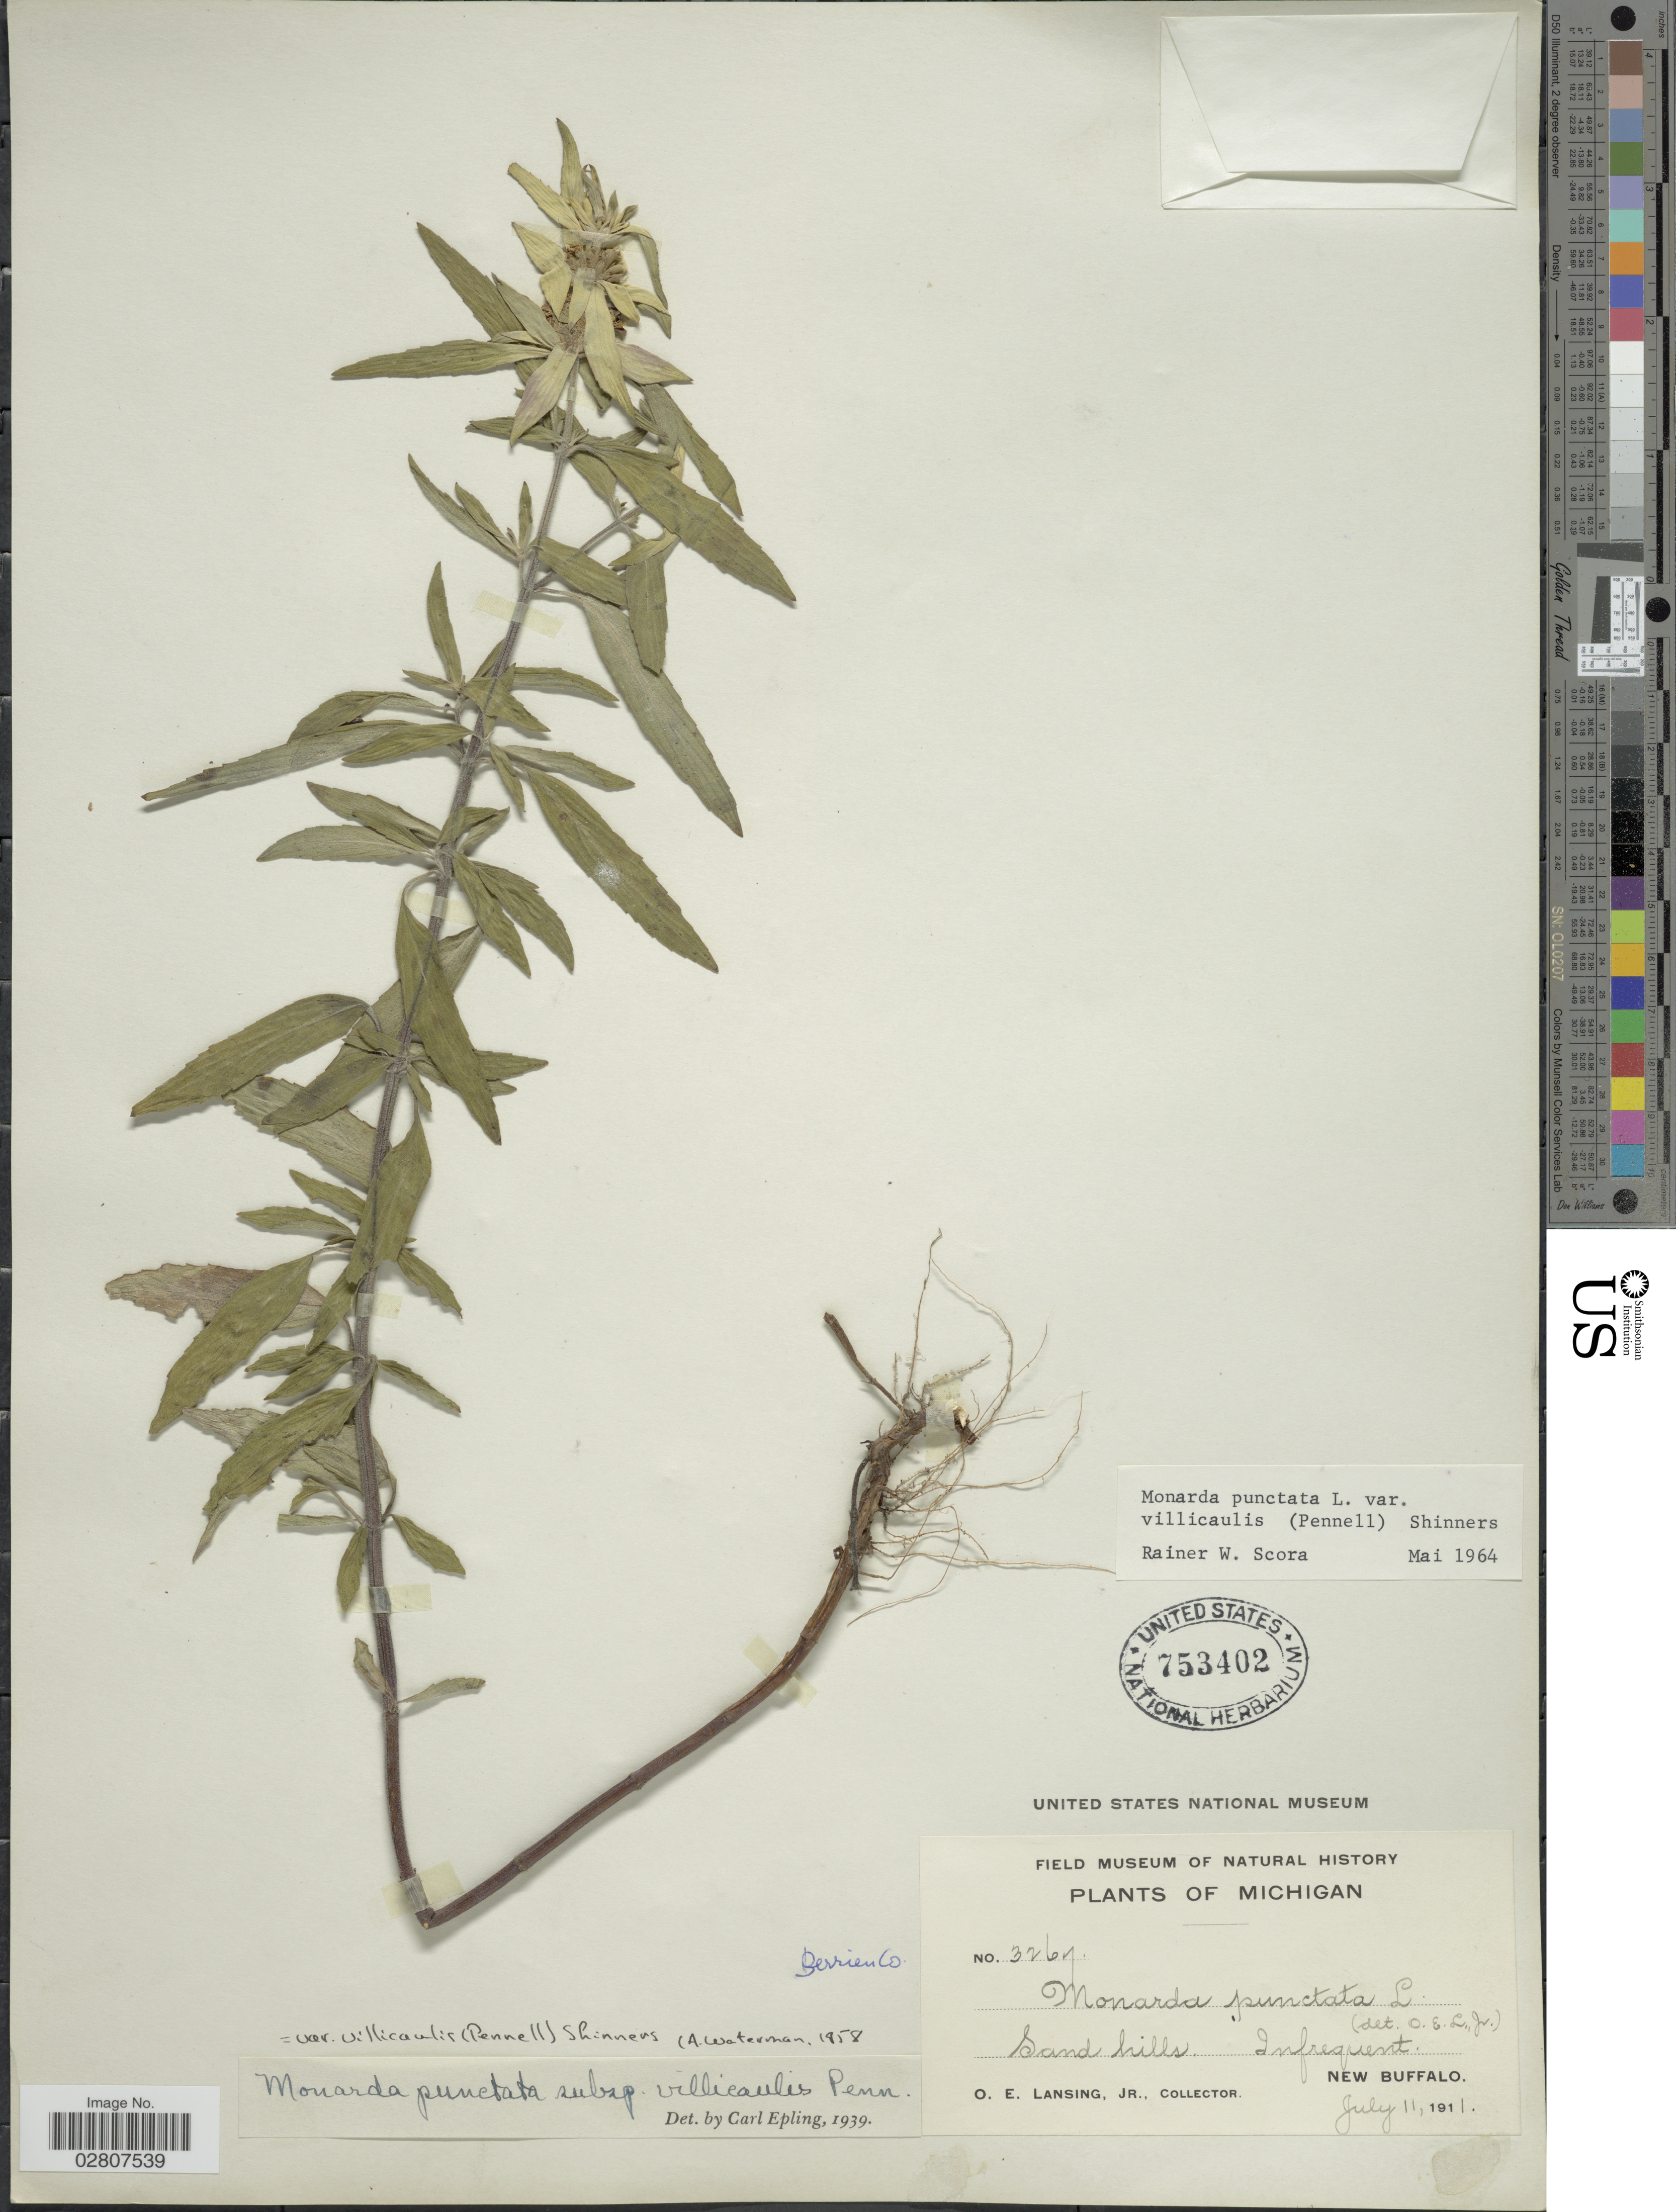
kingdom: Plantae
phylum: Tracheophyta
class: Magnoliopsida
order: Lamiales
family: Lamiaceae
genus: Monarda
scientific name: Monarda punctata var. villicaulis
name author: (Pennell) Shinners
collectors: O. Lansing Jr.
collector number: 3267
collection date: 1911-07-11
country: United States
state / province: Michigan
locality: New Buffalo.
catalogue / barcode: US 753402